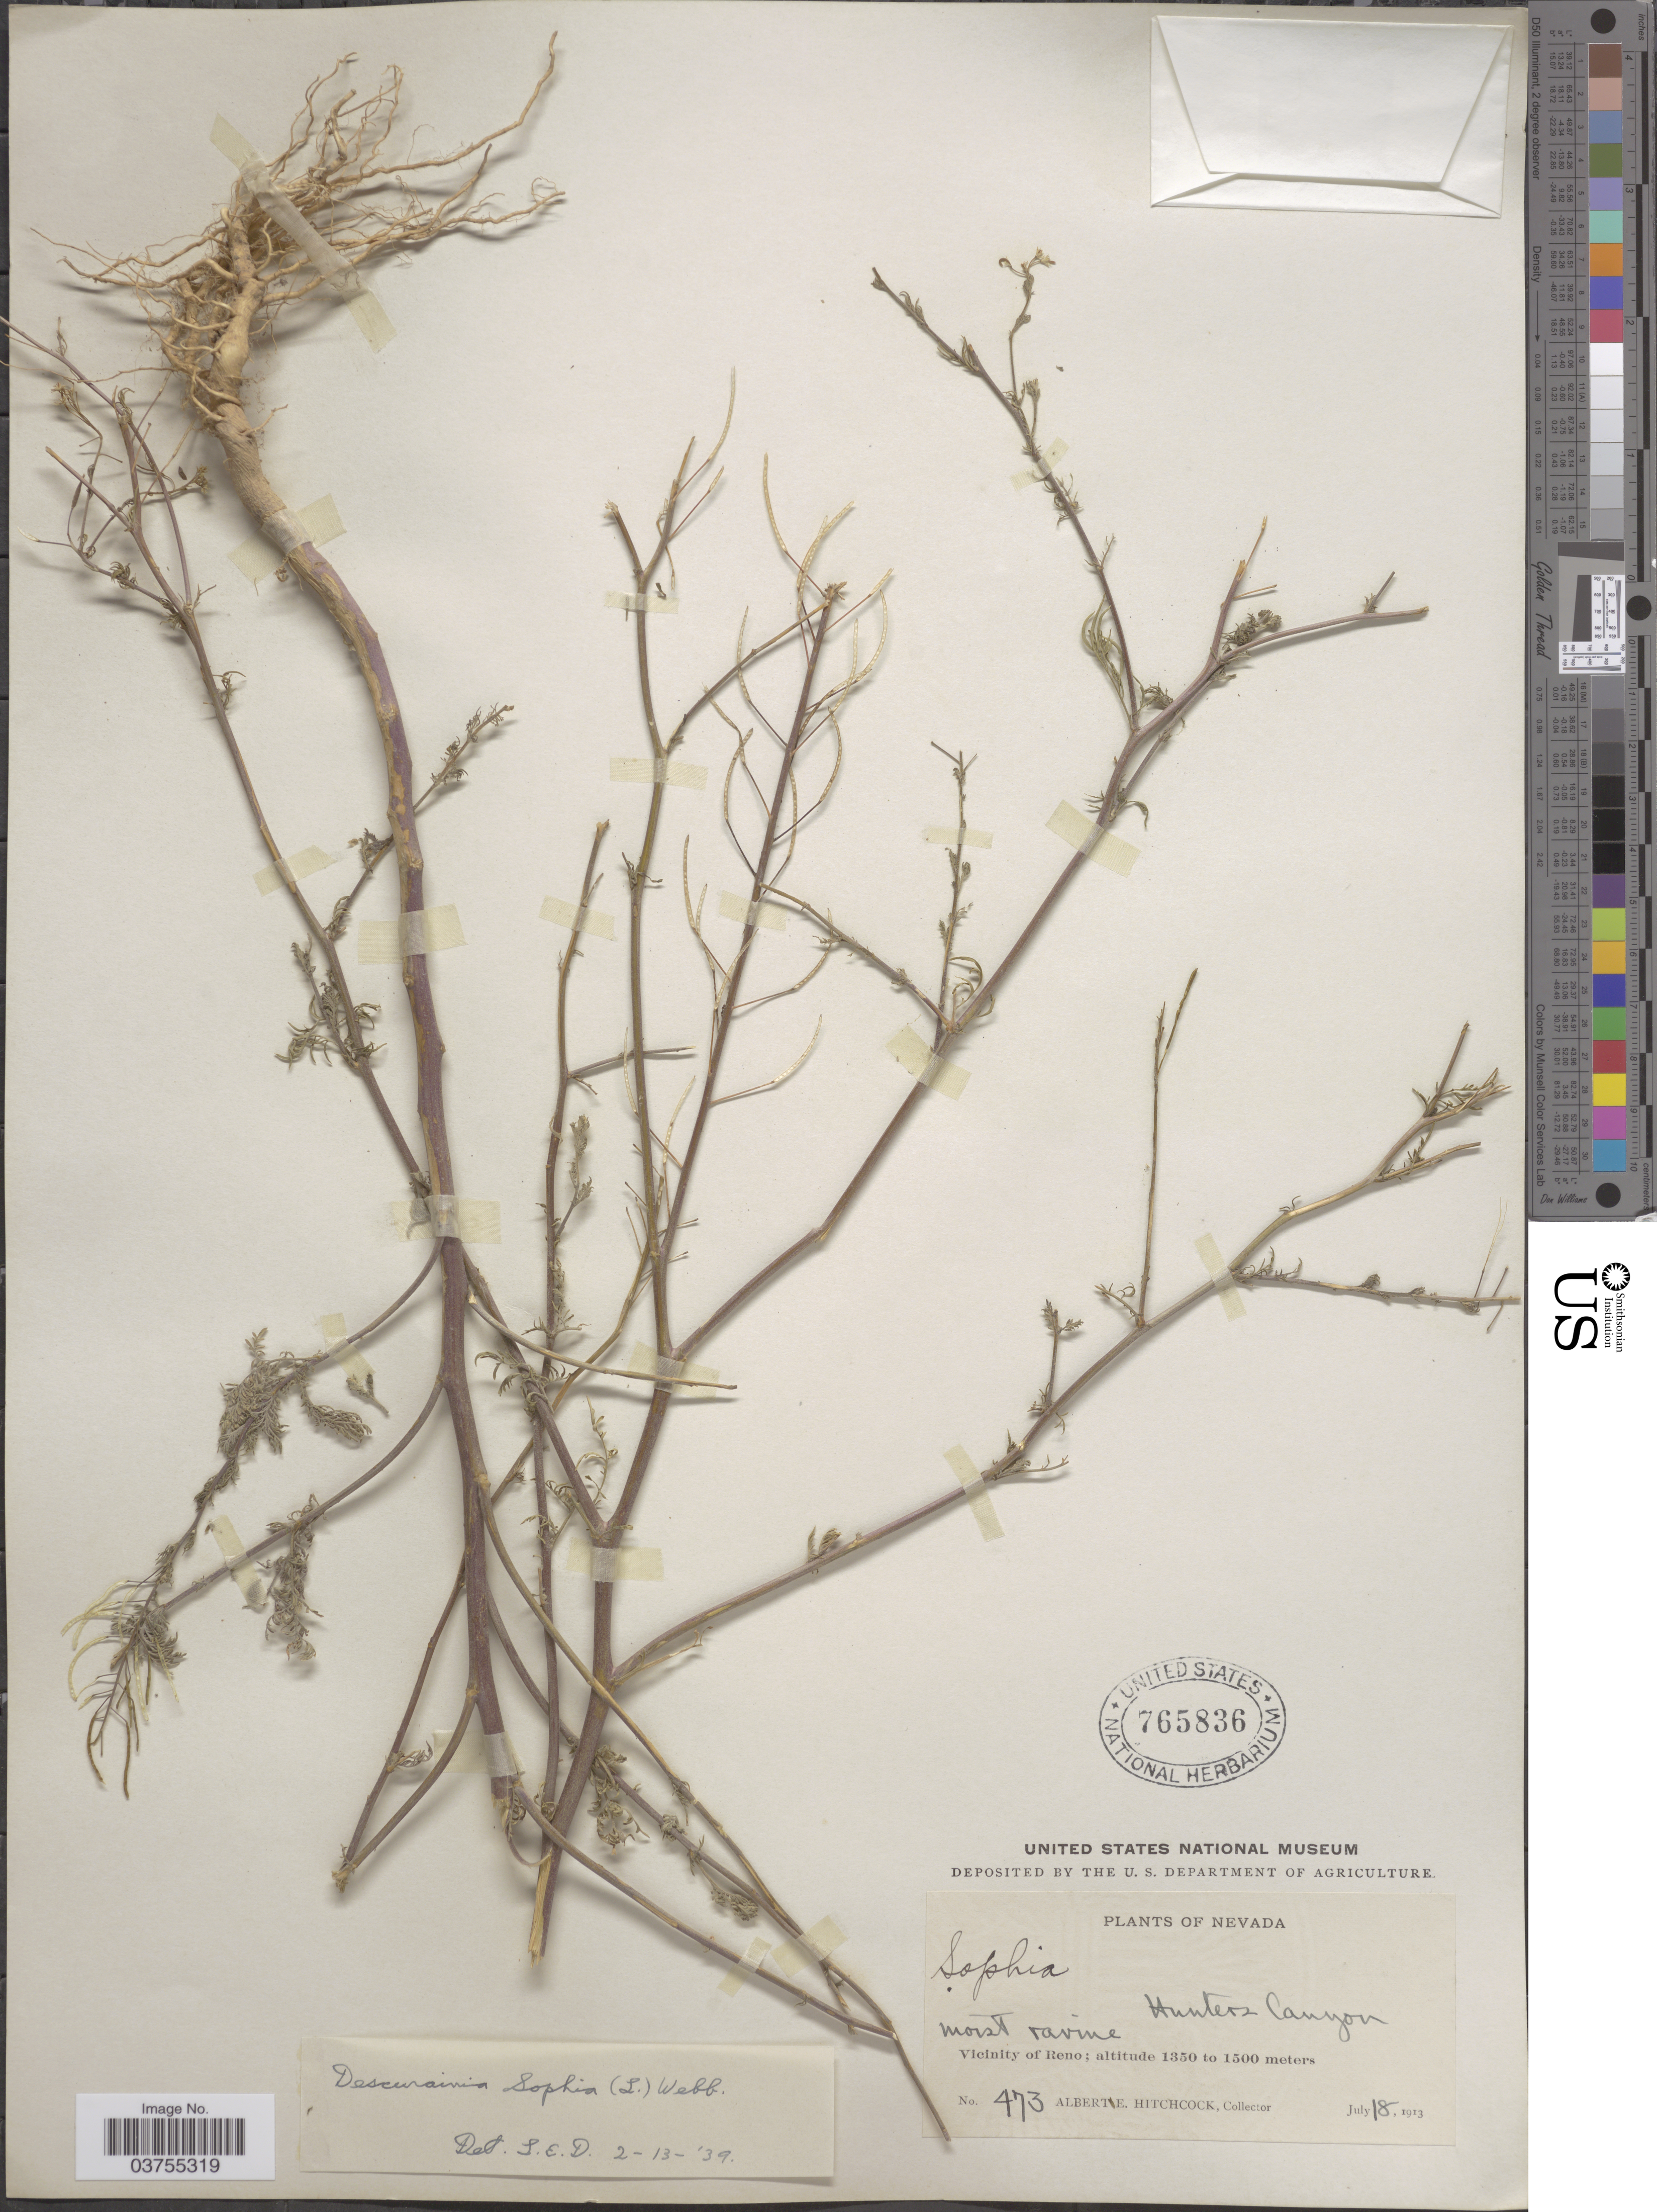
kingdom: Plantae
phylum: Tracheophyta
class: Magnoliopsida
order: Brassicales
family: Brassicaceae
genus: Descurainia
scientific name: Descurainia sophia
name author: (L.) Webb ex Prantl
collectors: A. Hitchcock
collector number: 473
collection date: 1913-07-18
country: United States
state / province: Nevada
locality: Hunters Canyon. Vicinity of Reno.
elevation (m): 1350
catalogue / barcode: US 765836